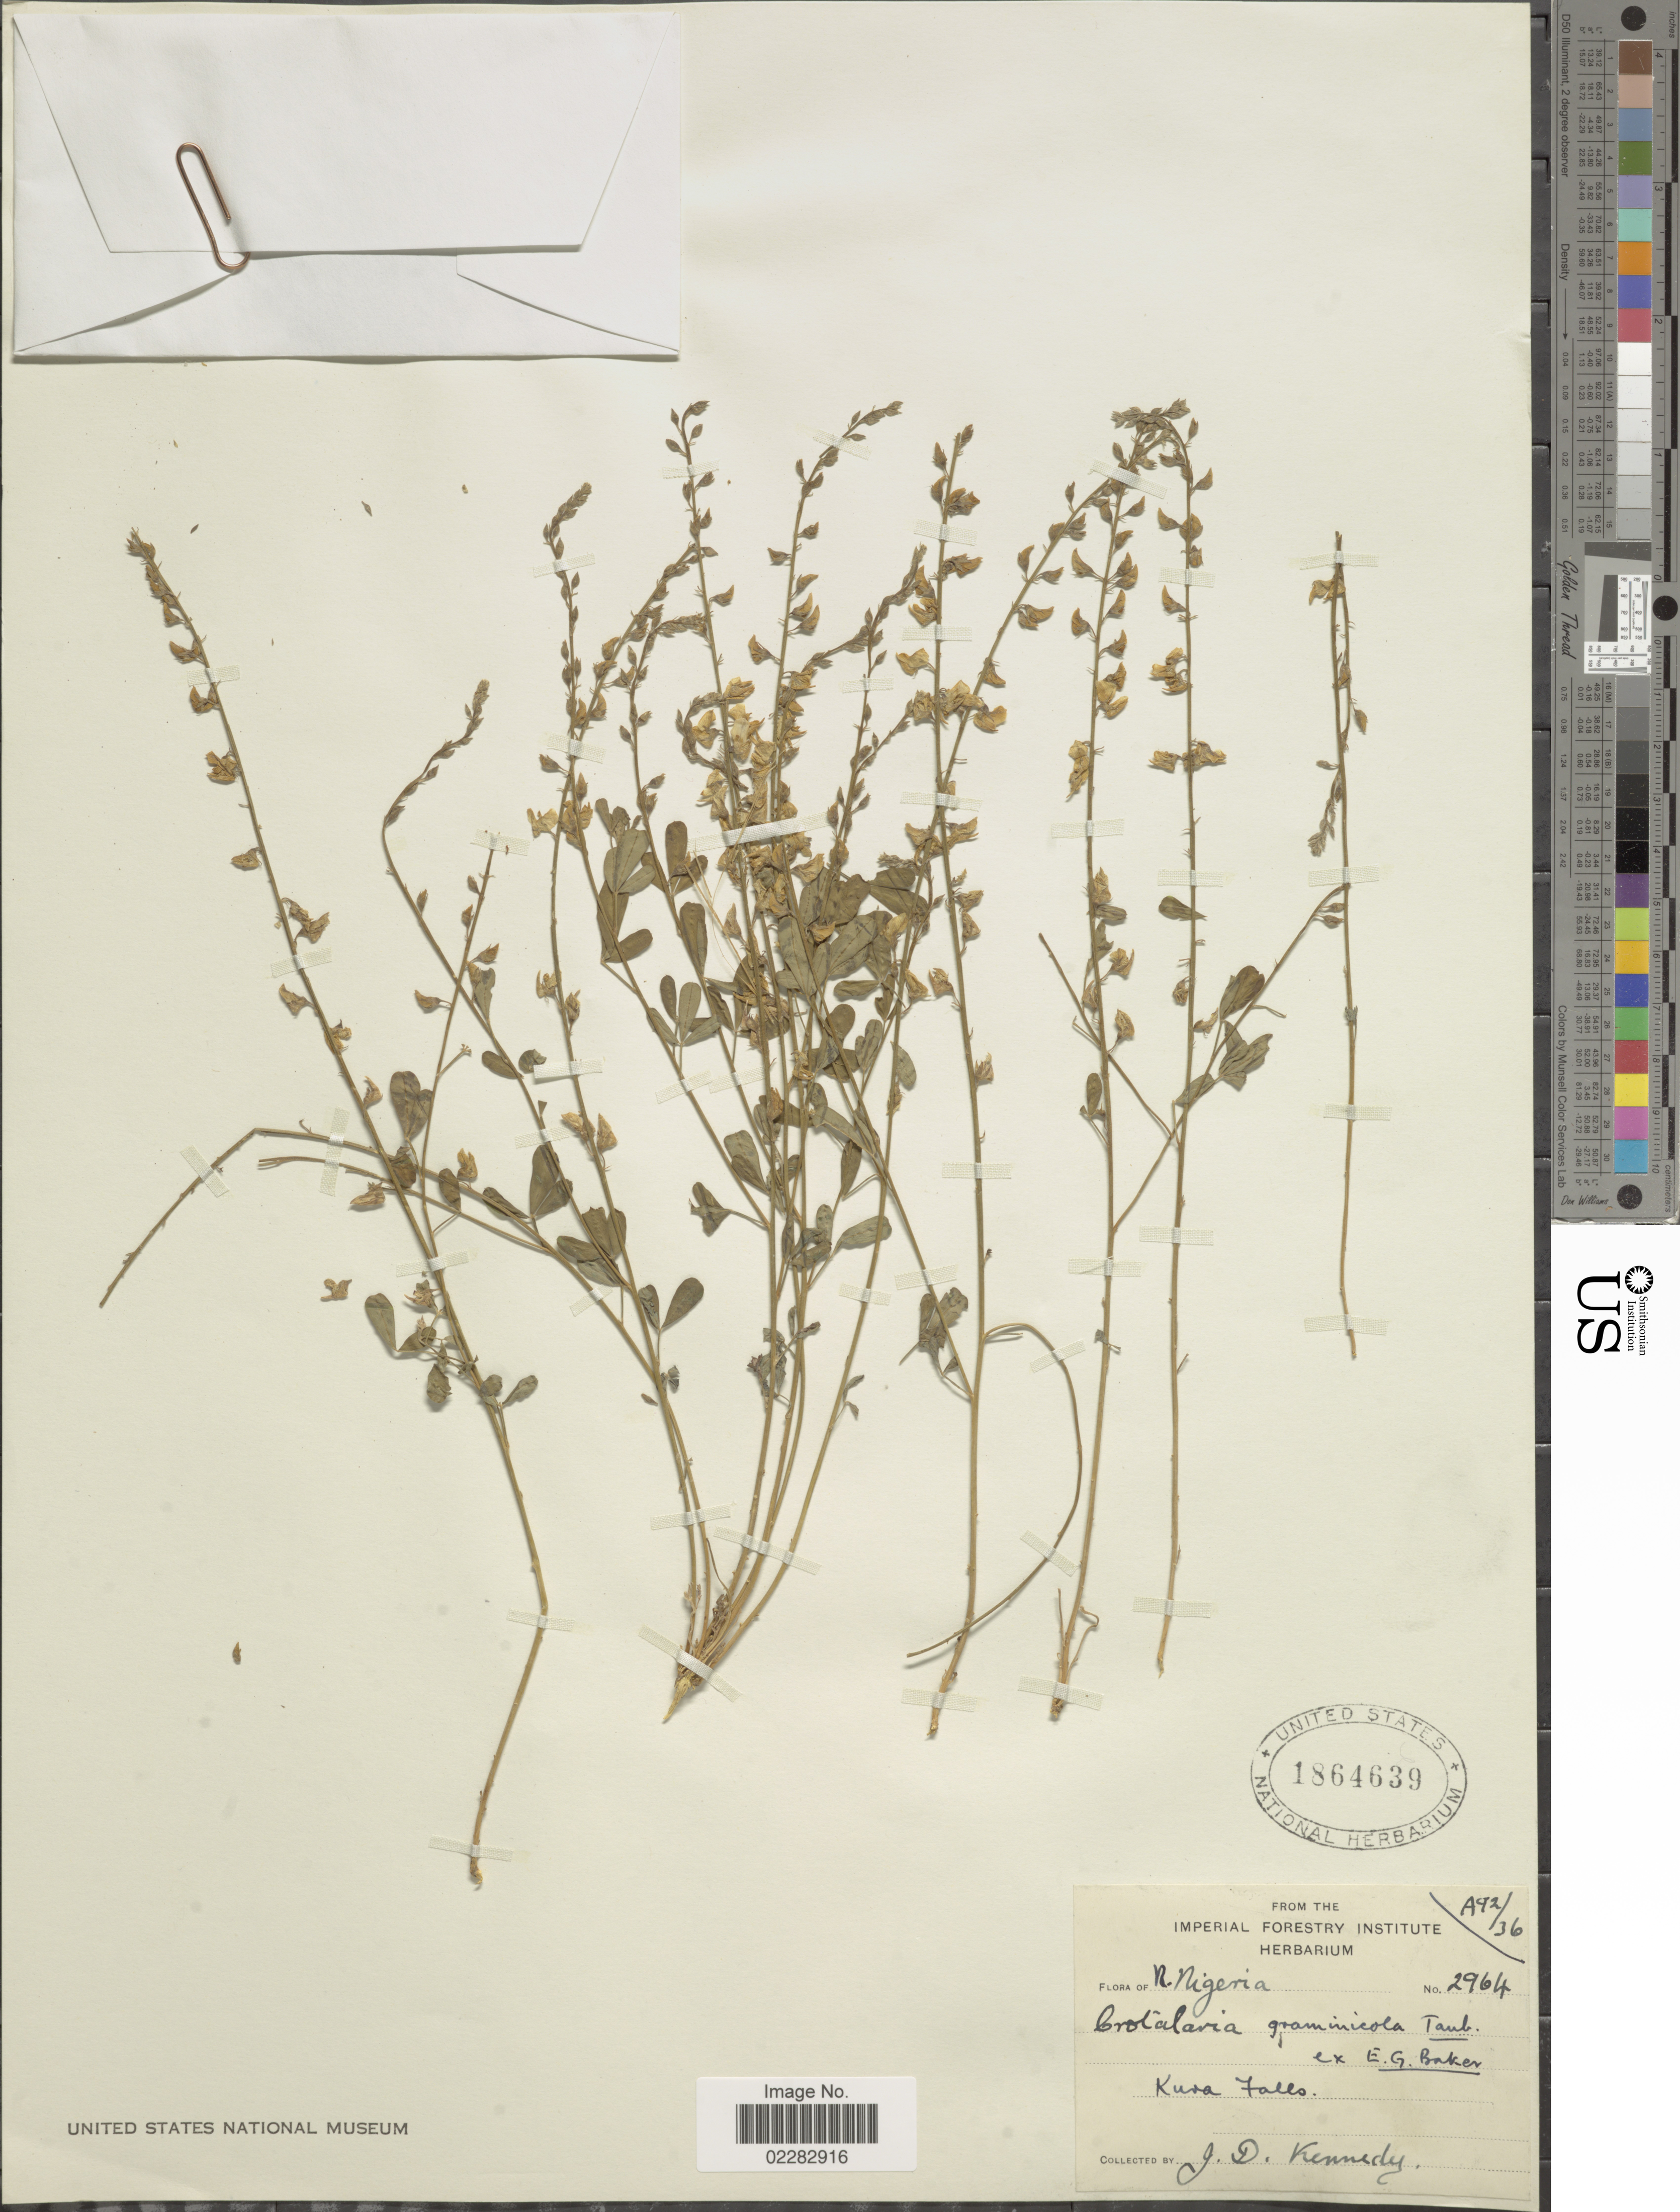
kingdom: Plantae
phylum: Tracheophyta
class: Magnoliopsida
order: Fabales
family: Fabaceae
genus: Crotalaria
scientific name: Crotalaria graminicola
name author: Baker f.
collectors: J. D. Kennedy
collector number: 2964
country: Nigeria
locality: R. Nigeria, Kura Falls.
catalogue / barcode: US 1864639